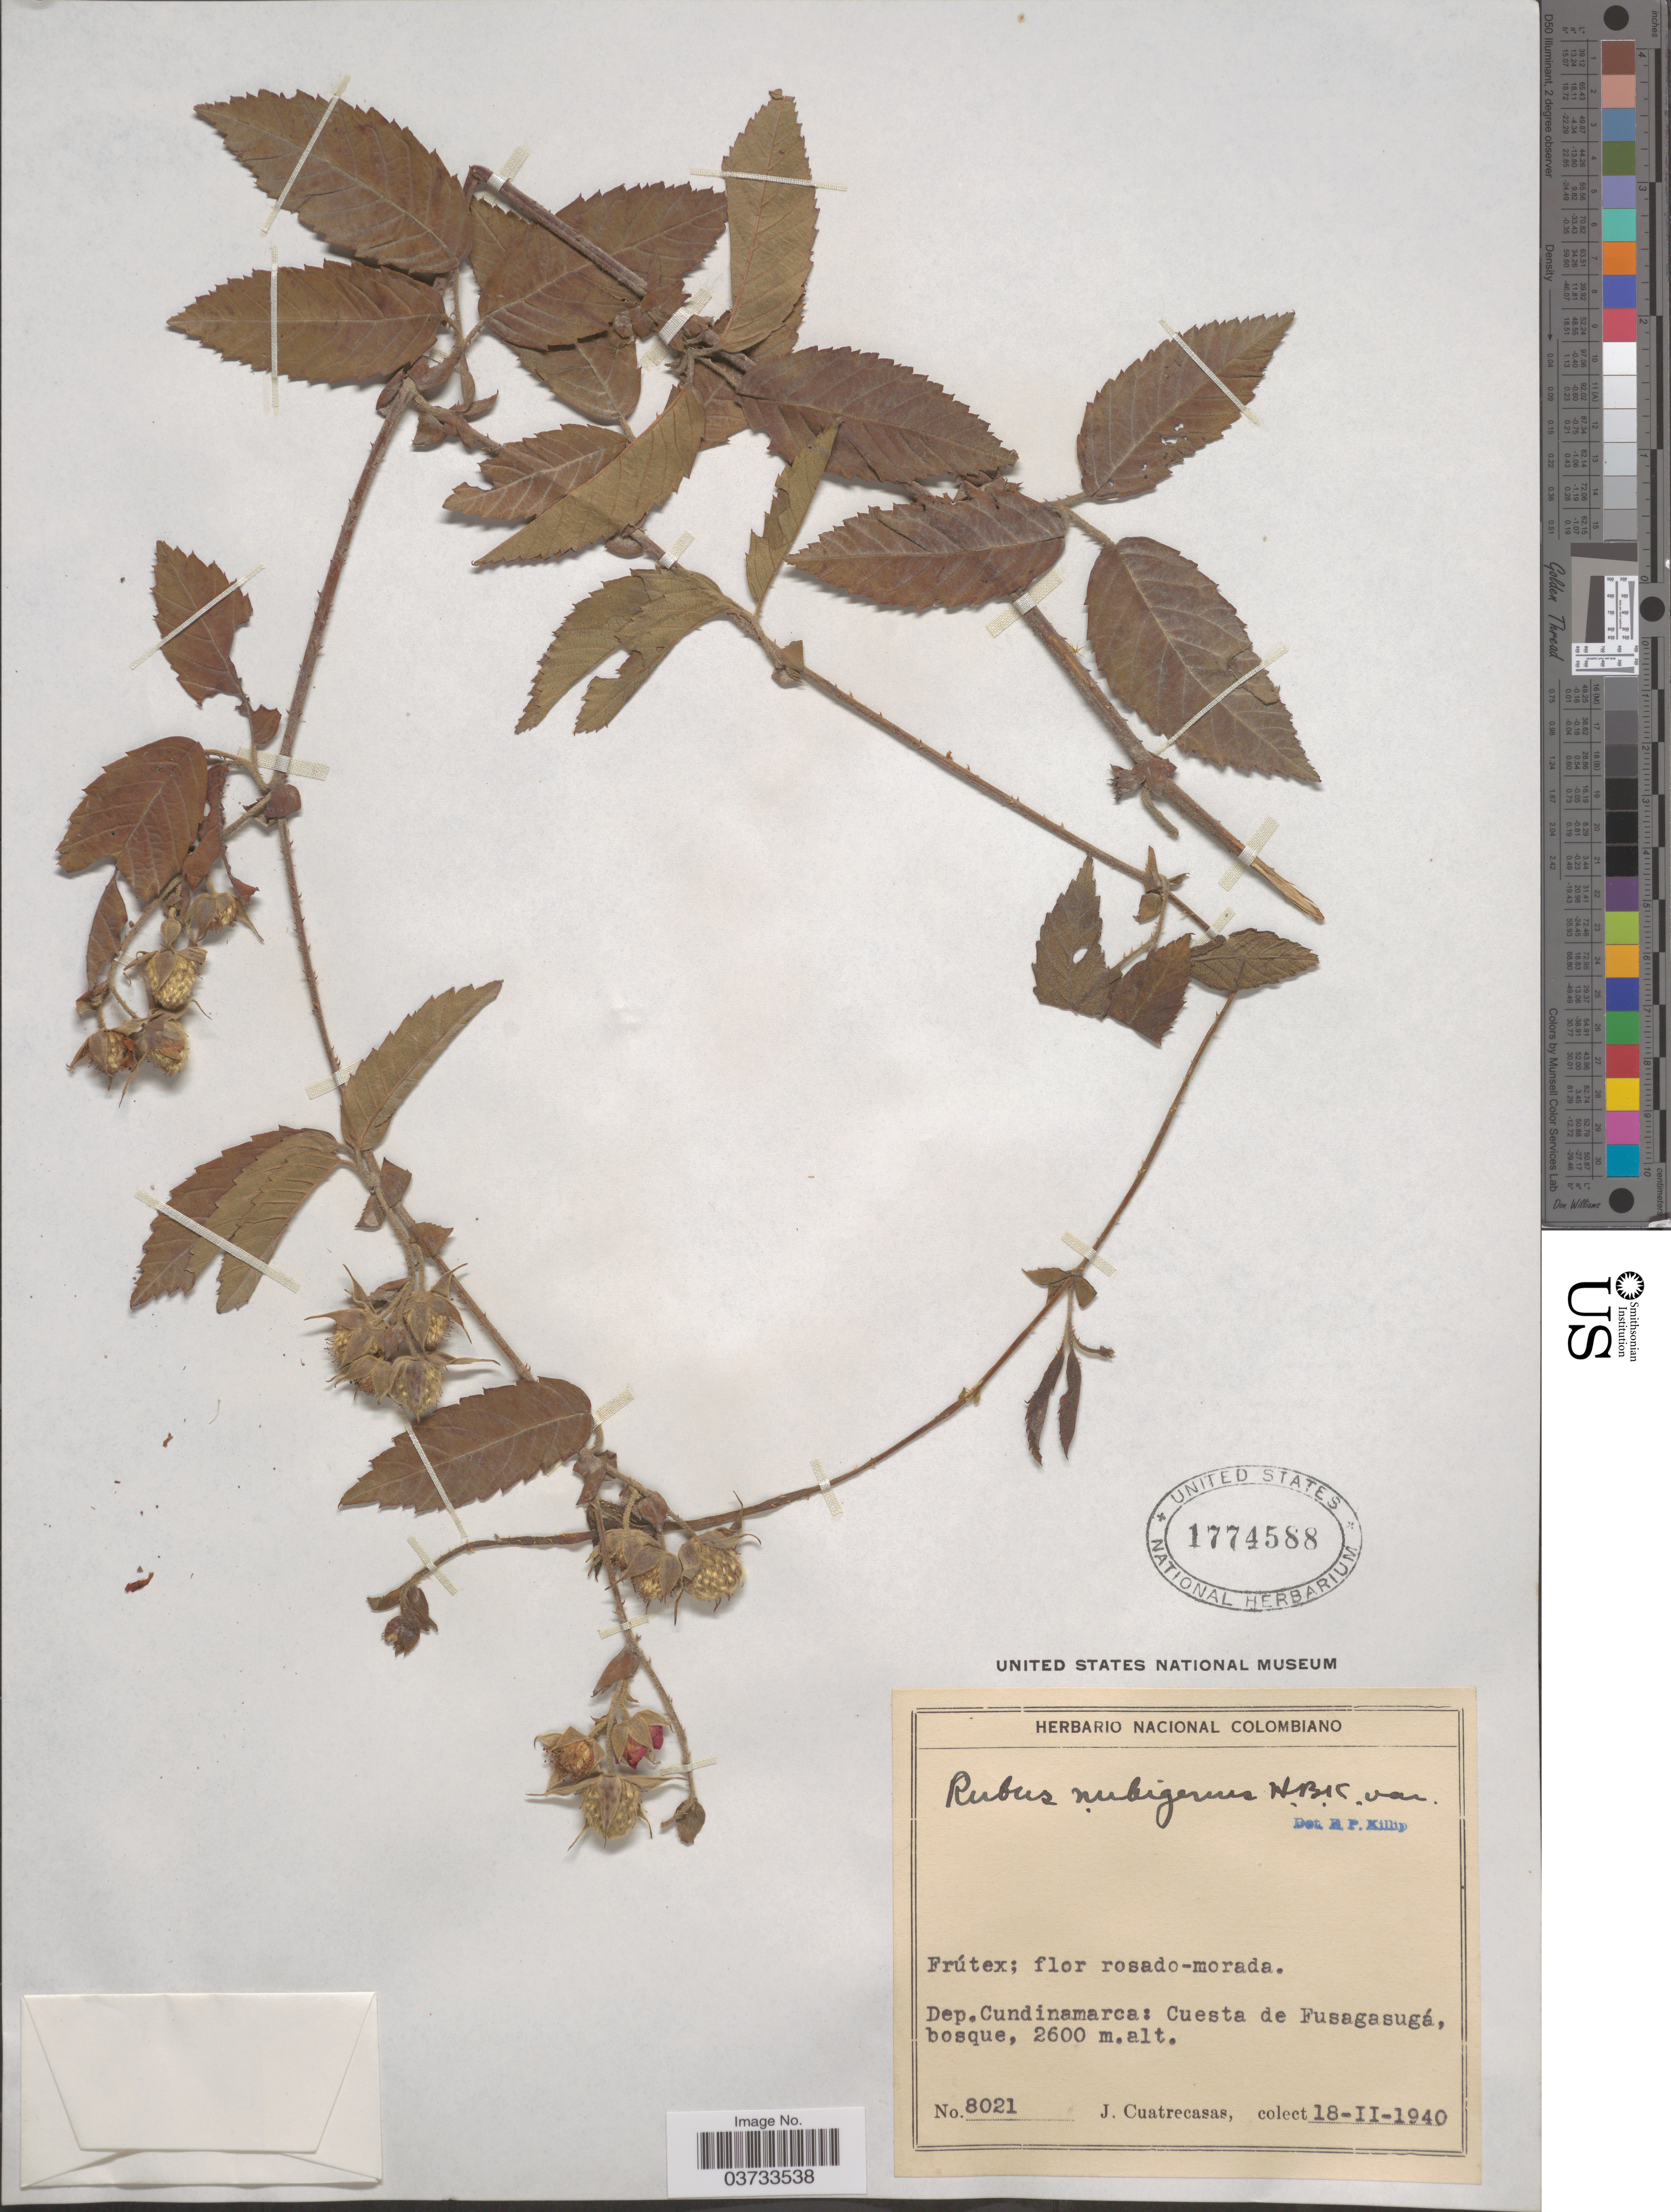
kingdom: Plantae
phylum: Tracheophyta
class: Magnoliopsida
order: Rosales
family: Rosaceae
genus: Rubus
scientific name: Rubus nubigenus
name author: Kunth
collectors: J. Cuatrecasas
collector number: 8021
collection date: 1940-02-18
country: Colombia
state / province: Cundinamarca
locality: Dep.Cundinamarca: Cuesta de Fusagasugá.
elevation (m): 2600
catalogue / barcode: US 1774588